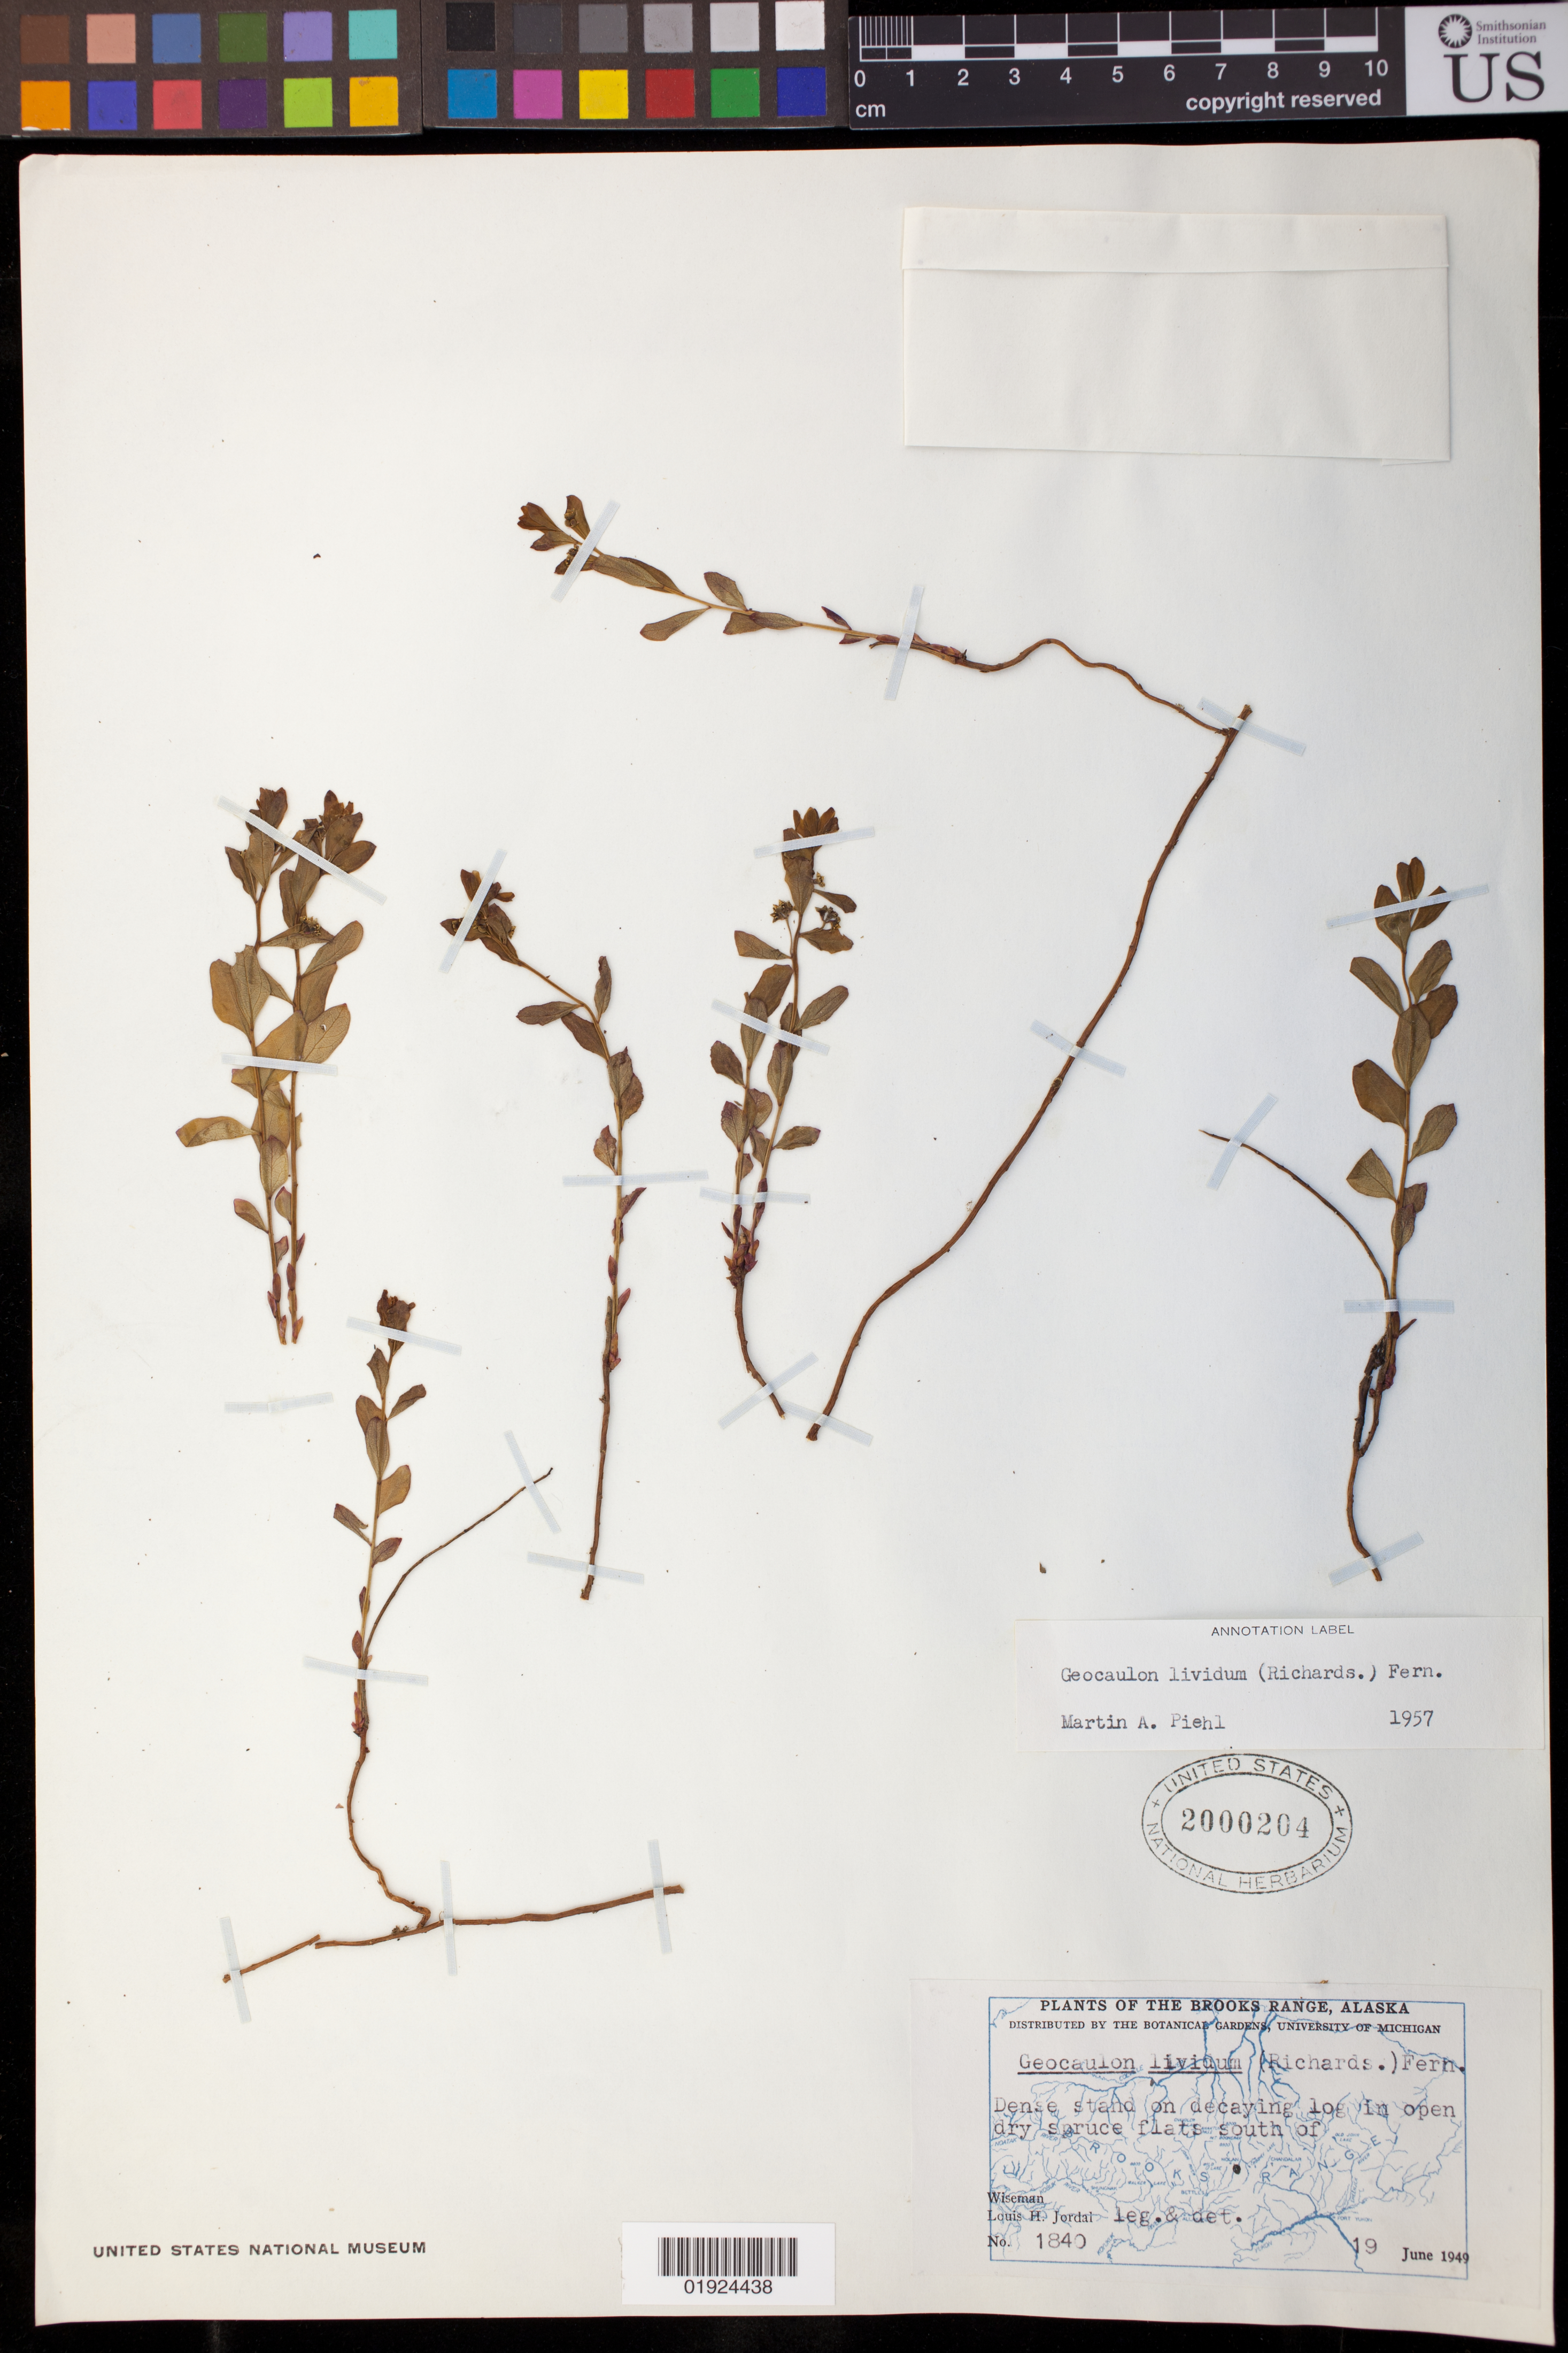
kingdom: Plantae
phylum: Tracheophyta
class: Magnoliopsida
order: Santalales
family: Comandraceae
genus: Geocaulon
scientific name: Geocaulon lividum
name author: (Richardson) Fernald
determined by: Piehl, M. A.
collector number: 1840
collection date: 1949-06-19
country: United States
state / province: Alaska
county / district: Yukon-Koyukuk C. A.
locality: Brooks Range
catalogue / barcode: US 2000204